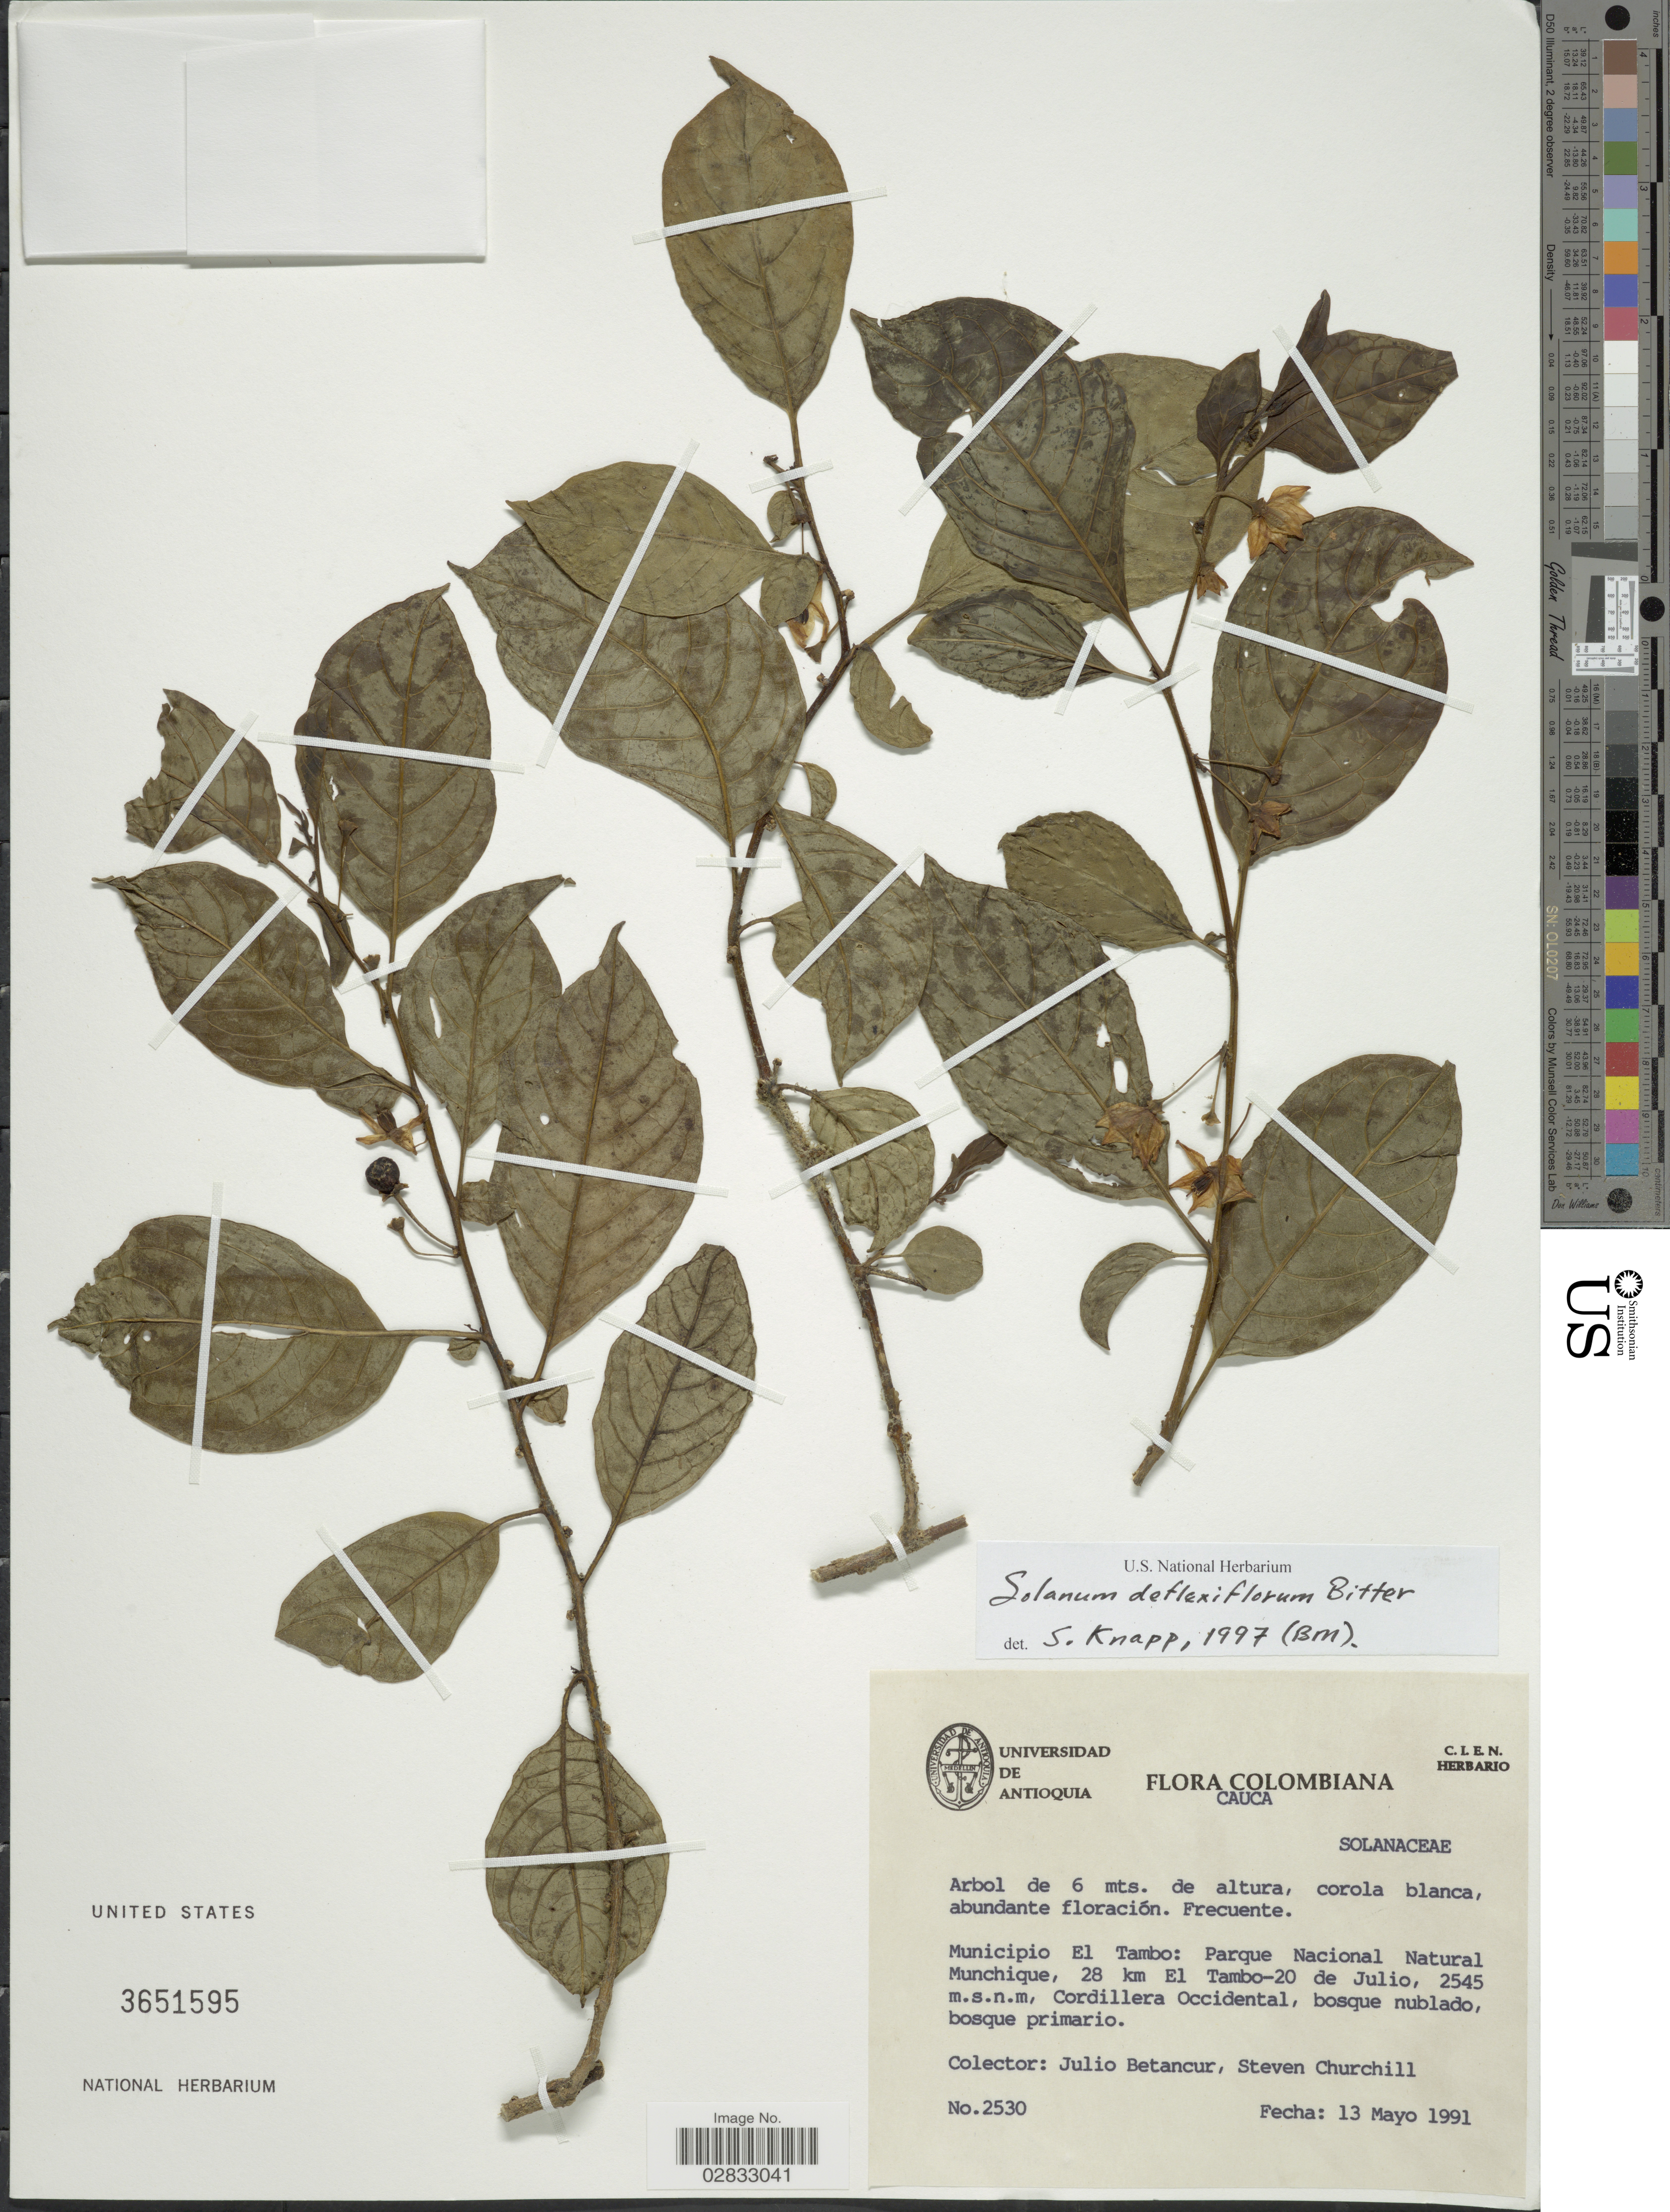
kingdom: Plantae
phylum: Tracheophyta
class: Magnoliopsida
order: Solanales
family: Solanaceae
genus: Solanum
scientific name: Solanum deflexiflorum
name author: Bitter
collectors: J. Betancur & S. Churchill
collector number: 2530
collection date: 1991-05-13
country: Colombia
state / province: Cauca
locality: Municipio El Tambo: Parque Nacional Natural Munchique, 28 km El Tambo-20 de Julio. Cordillera Occidental.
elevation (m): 2545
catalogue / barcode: US 3651595